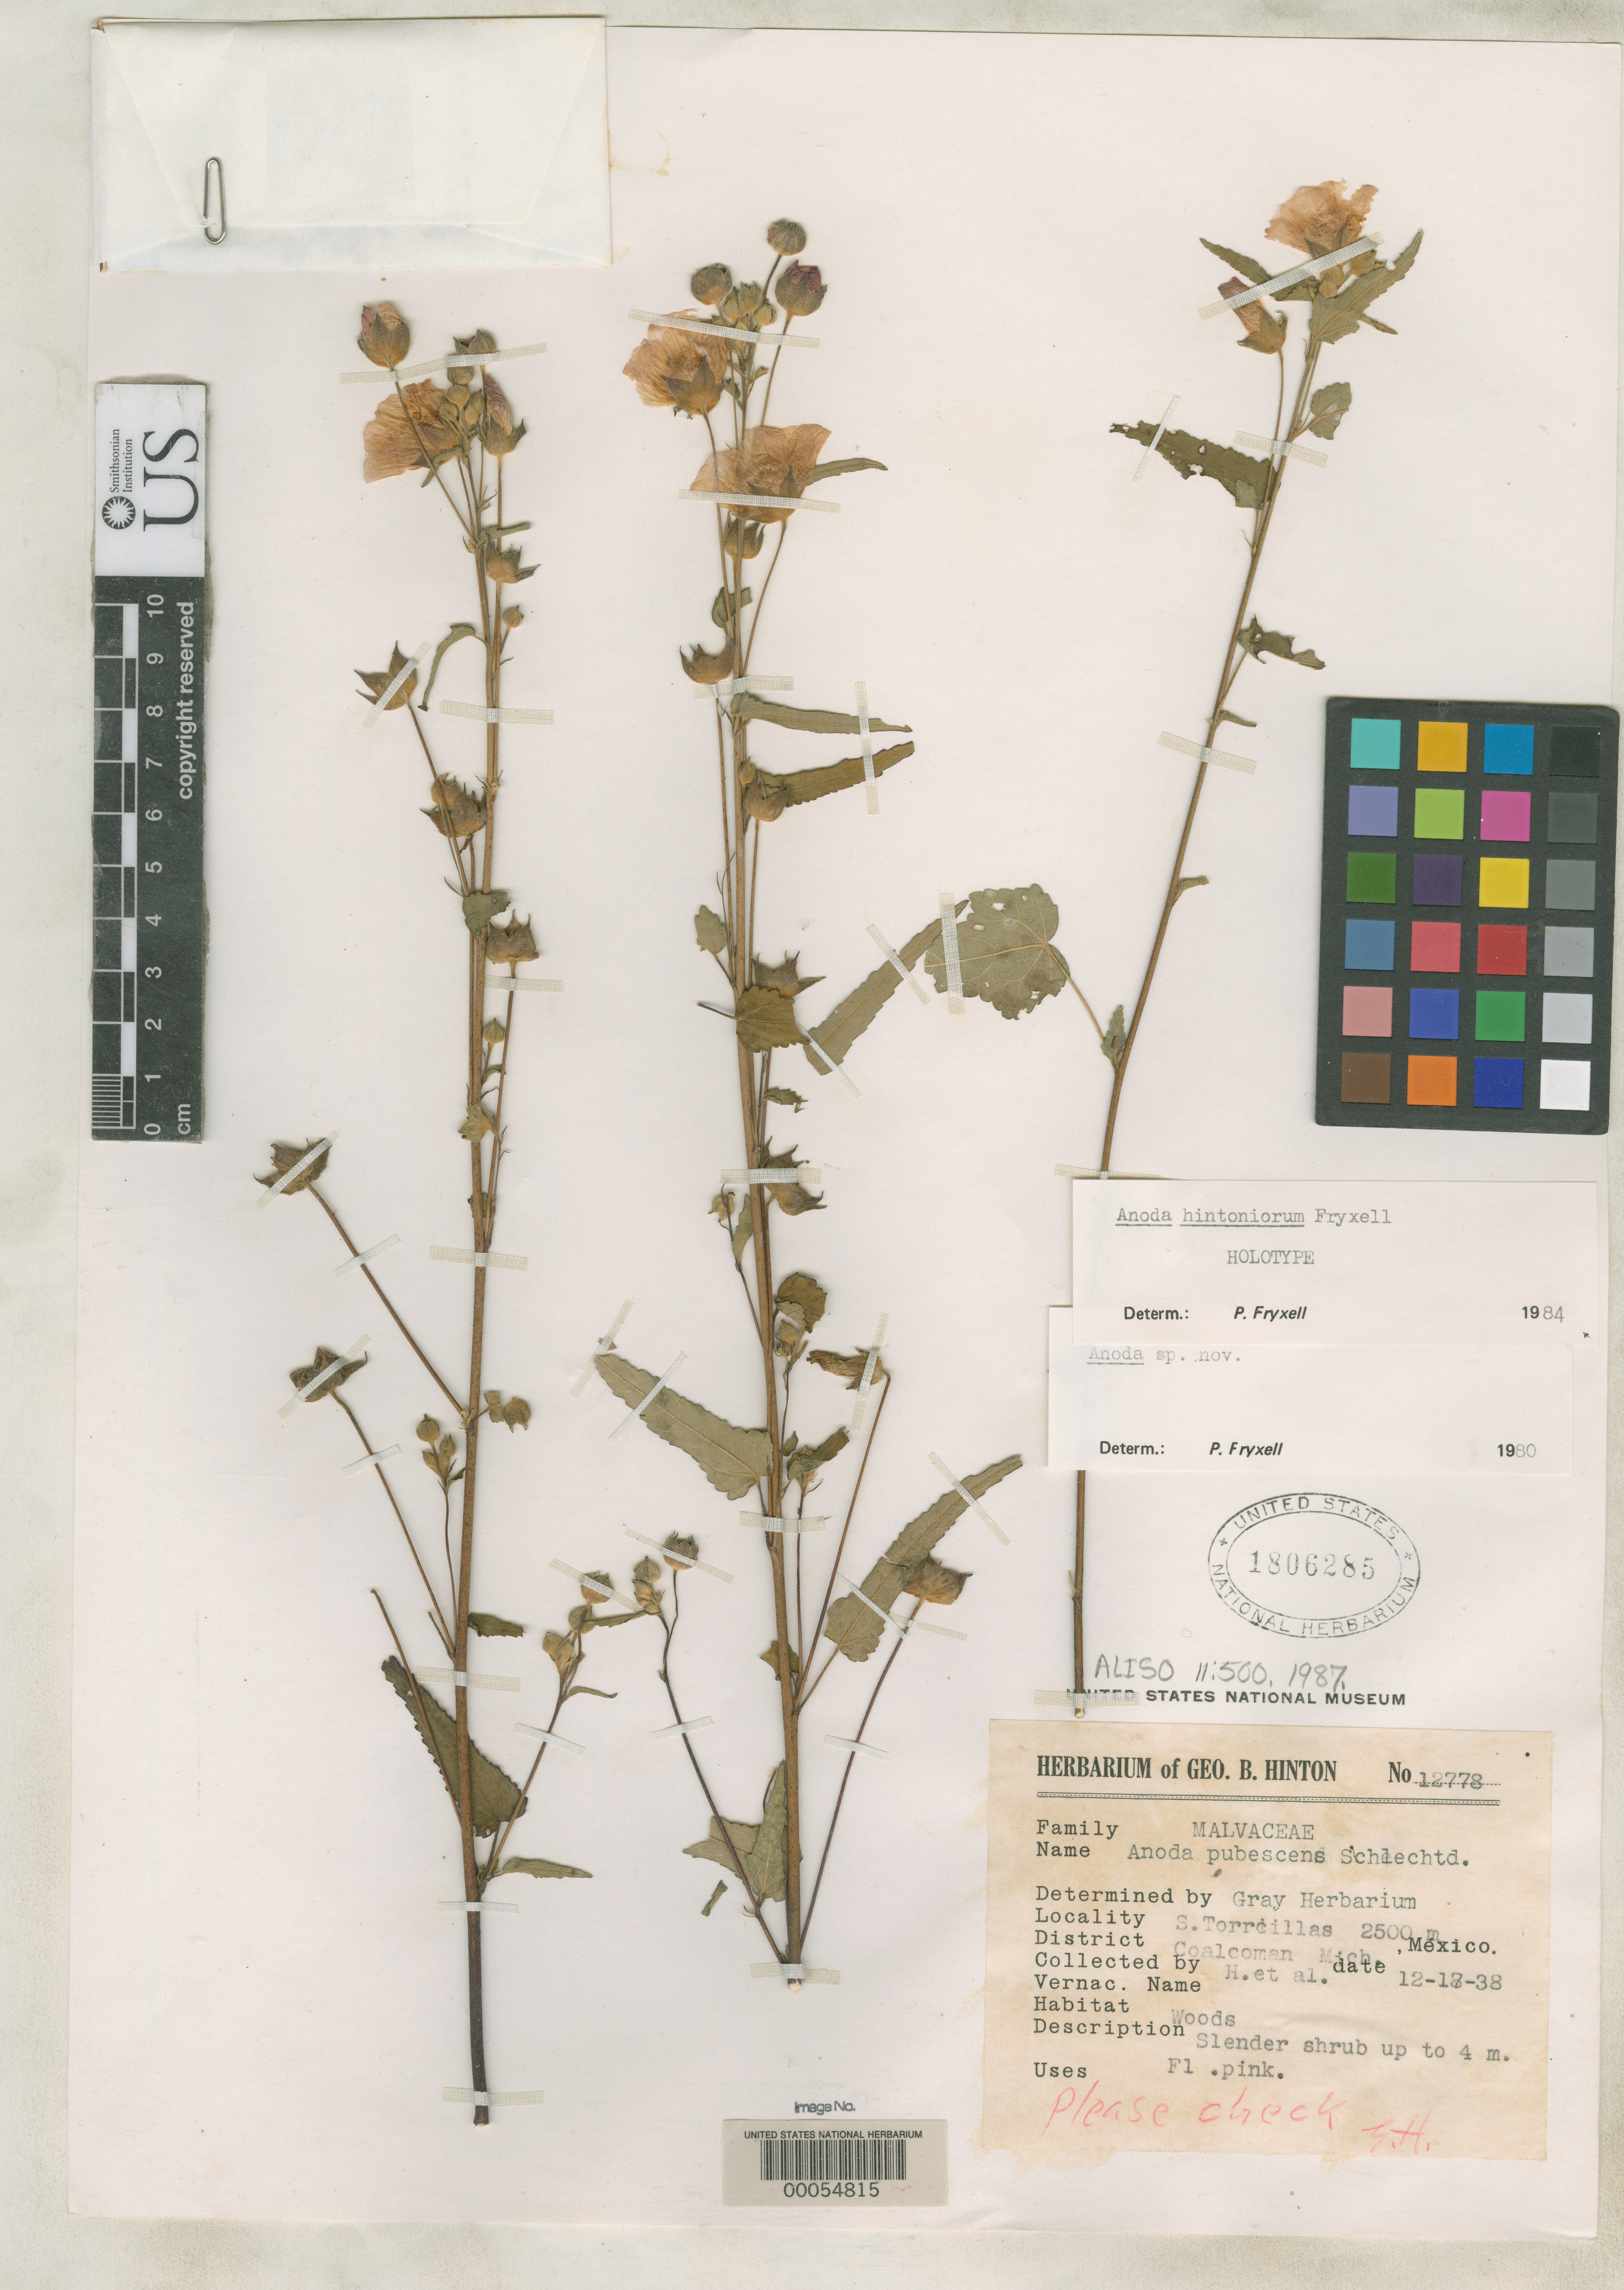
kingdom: Plantae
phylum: Tracheophyta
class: Magnoliopsida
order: Malvales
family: Malvaceae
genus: Anoda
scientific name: Anoda hintoniorum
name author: Fryxell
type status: Holotype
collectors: G. B. Hinton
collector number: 12778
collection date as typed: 17 Dec 1938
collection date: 1938-12-17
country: Mexico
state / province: Michoacán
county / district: Coalcoman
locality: S. Torrcillas.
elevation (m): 2500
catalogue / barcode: US 1806285